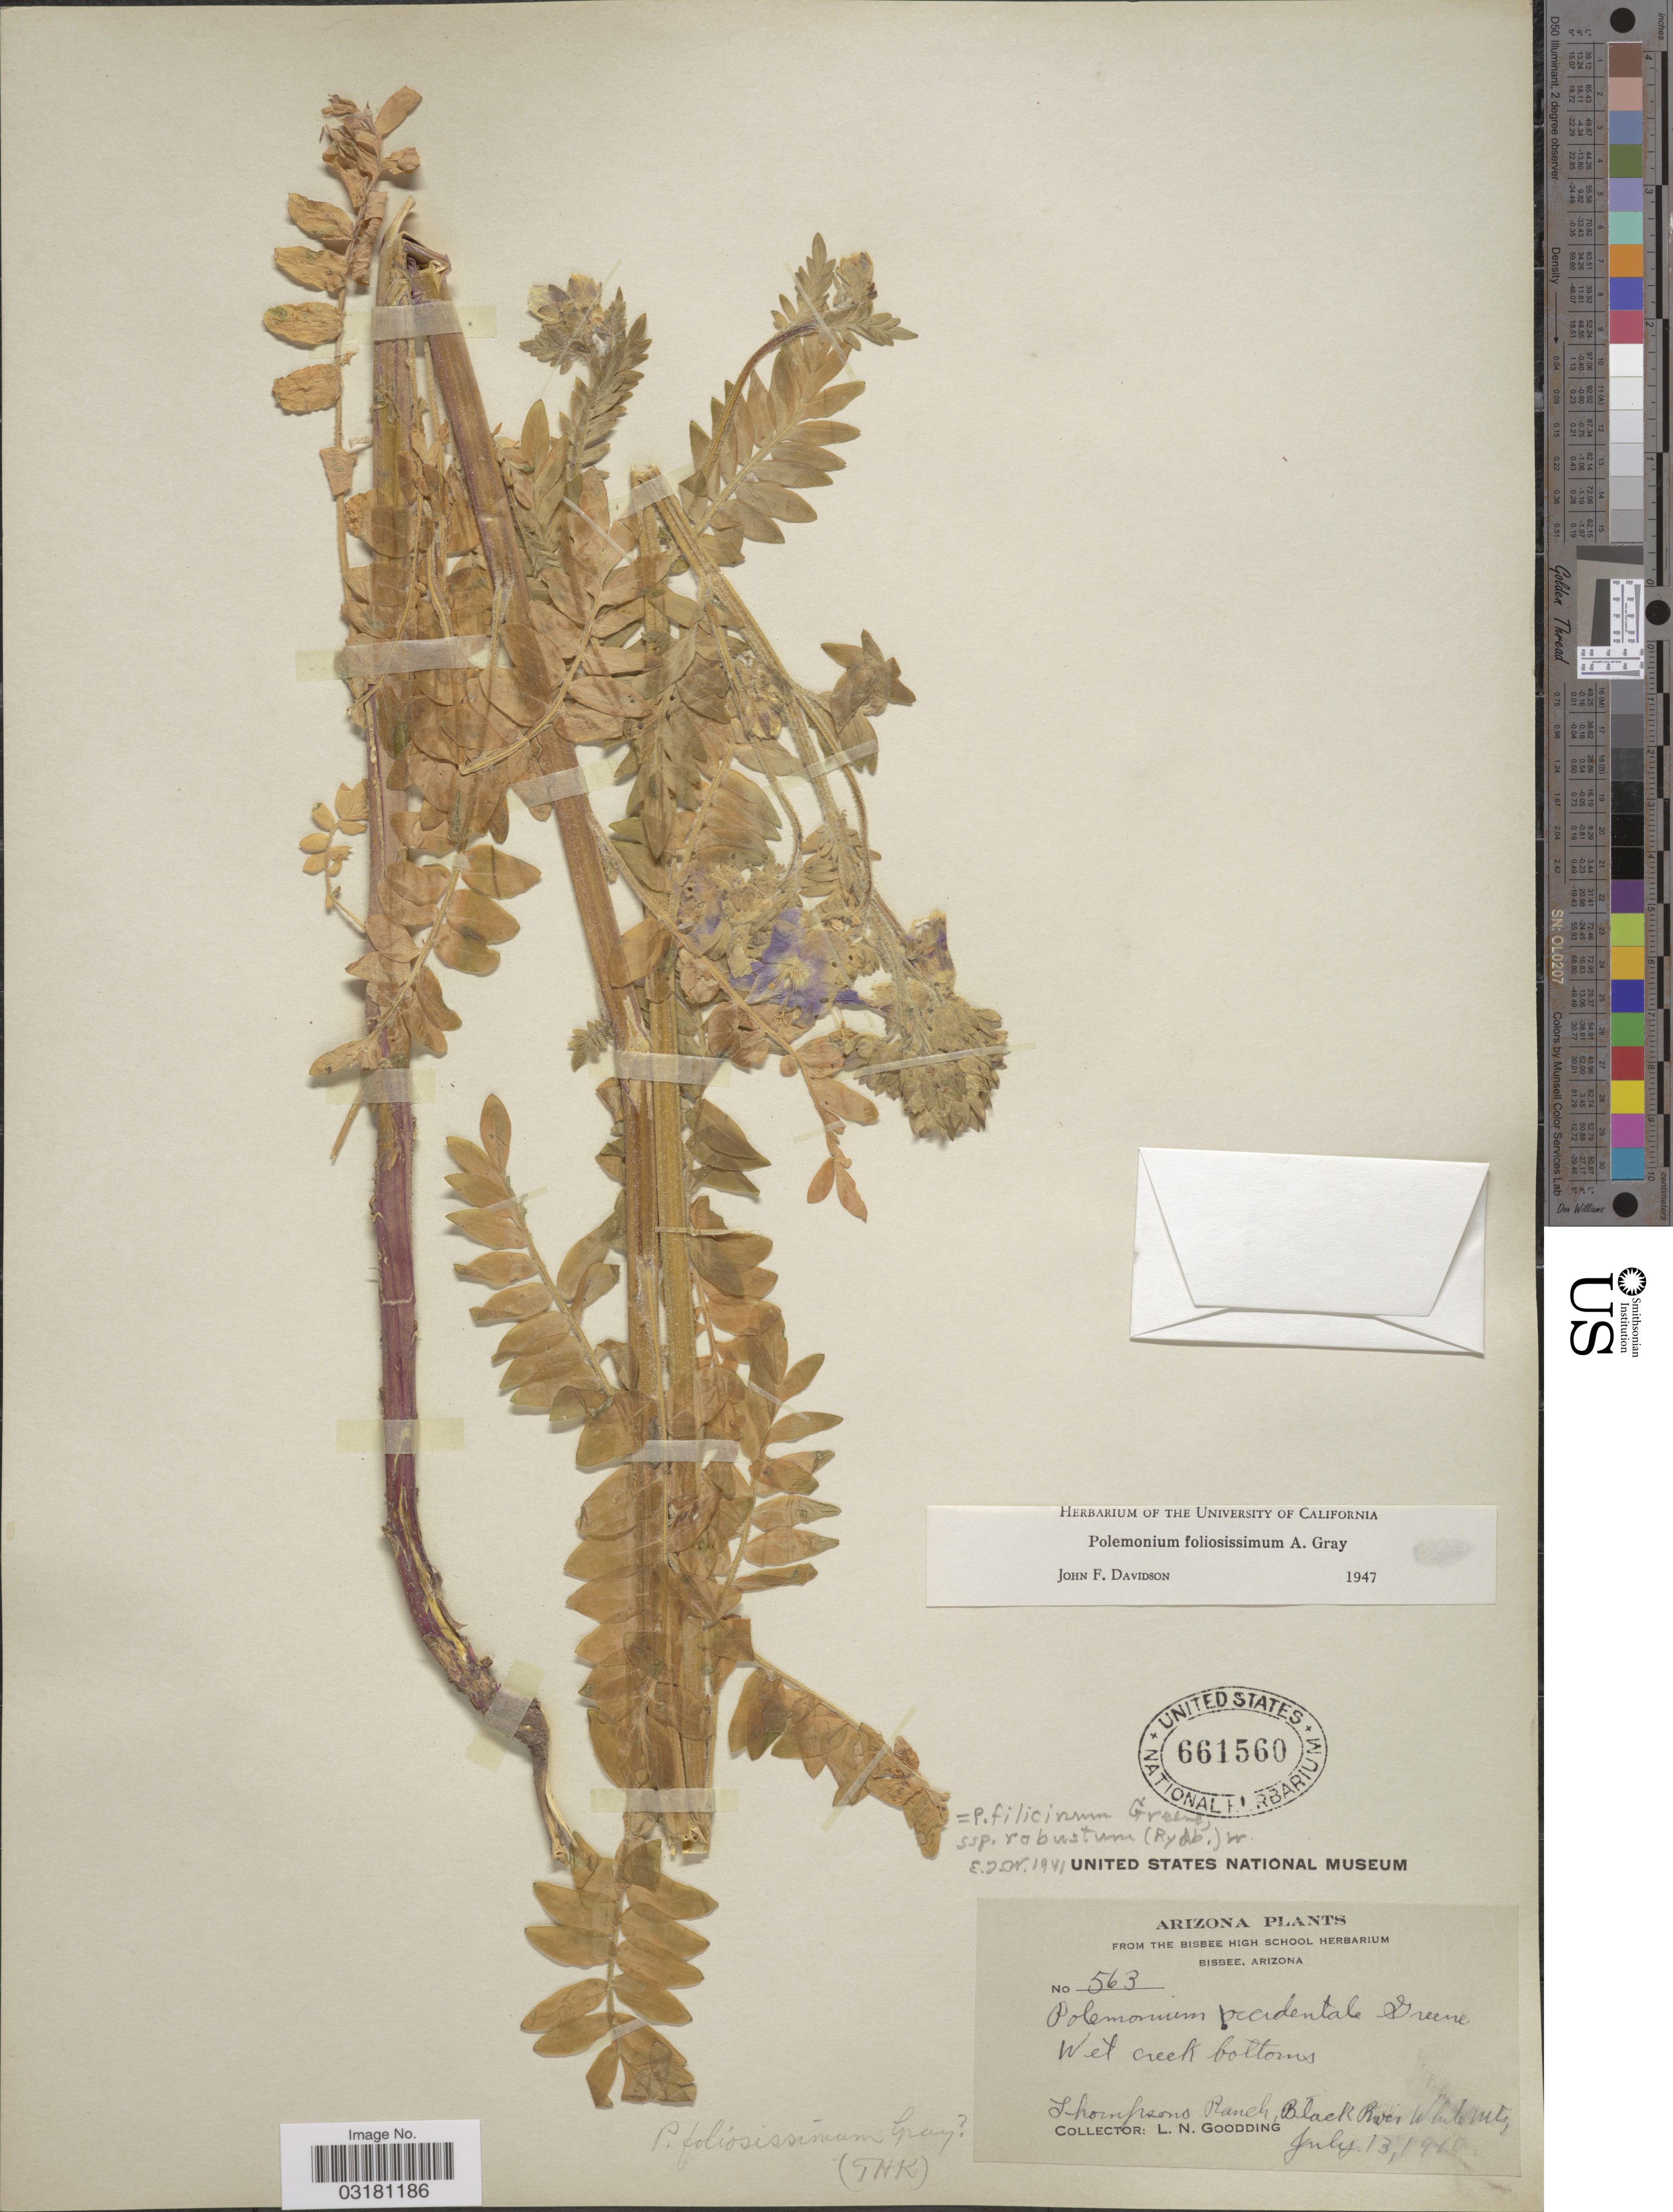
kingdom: Plantae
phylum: Tracheophyta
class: Magnoliopsida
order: Ericales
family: Polemoniaceae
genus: Polemonium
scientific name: Polemonium foliosissimum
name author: A. Gray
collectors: L. N. Goodding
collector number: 563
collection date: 1910-07-13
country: United States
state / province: Arizona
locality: Thompsons Ranch, Black River, White Mts.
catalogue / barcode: US 661560